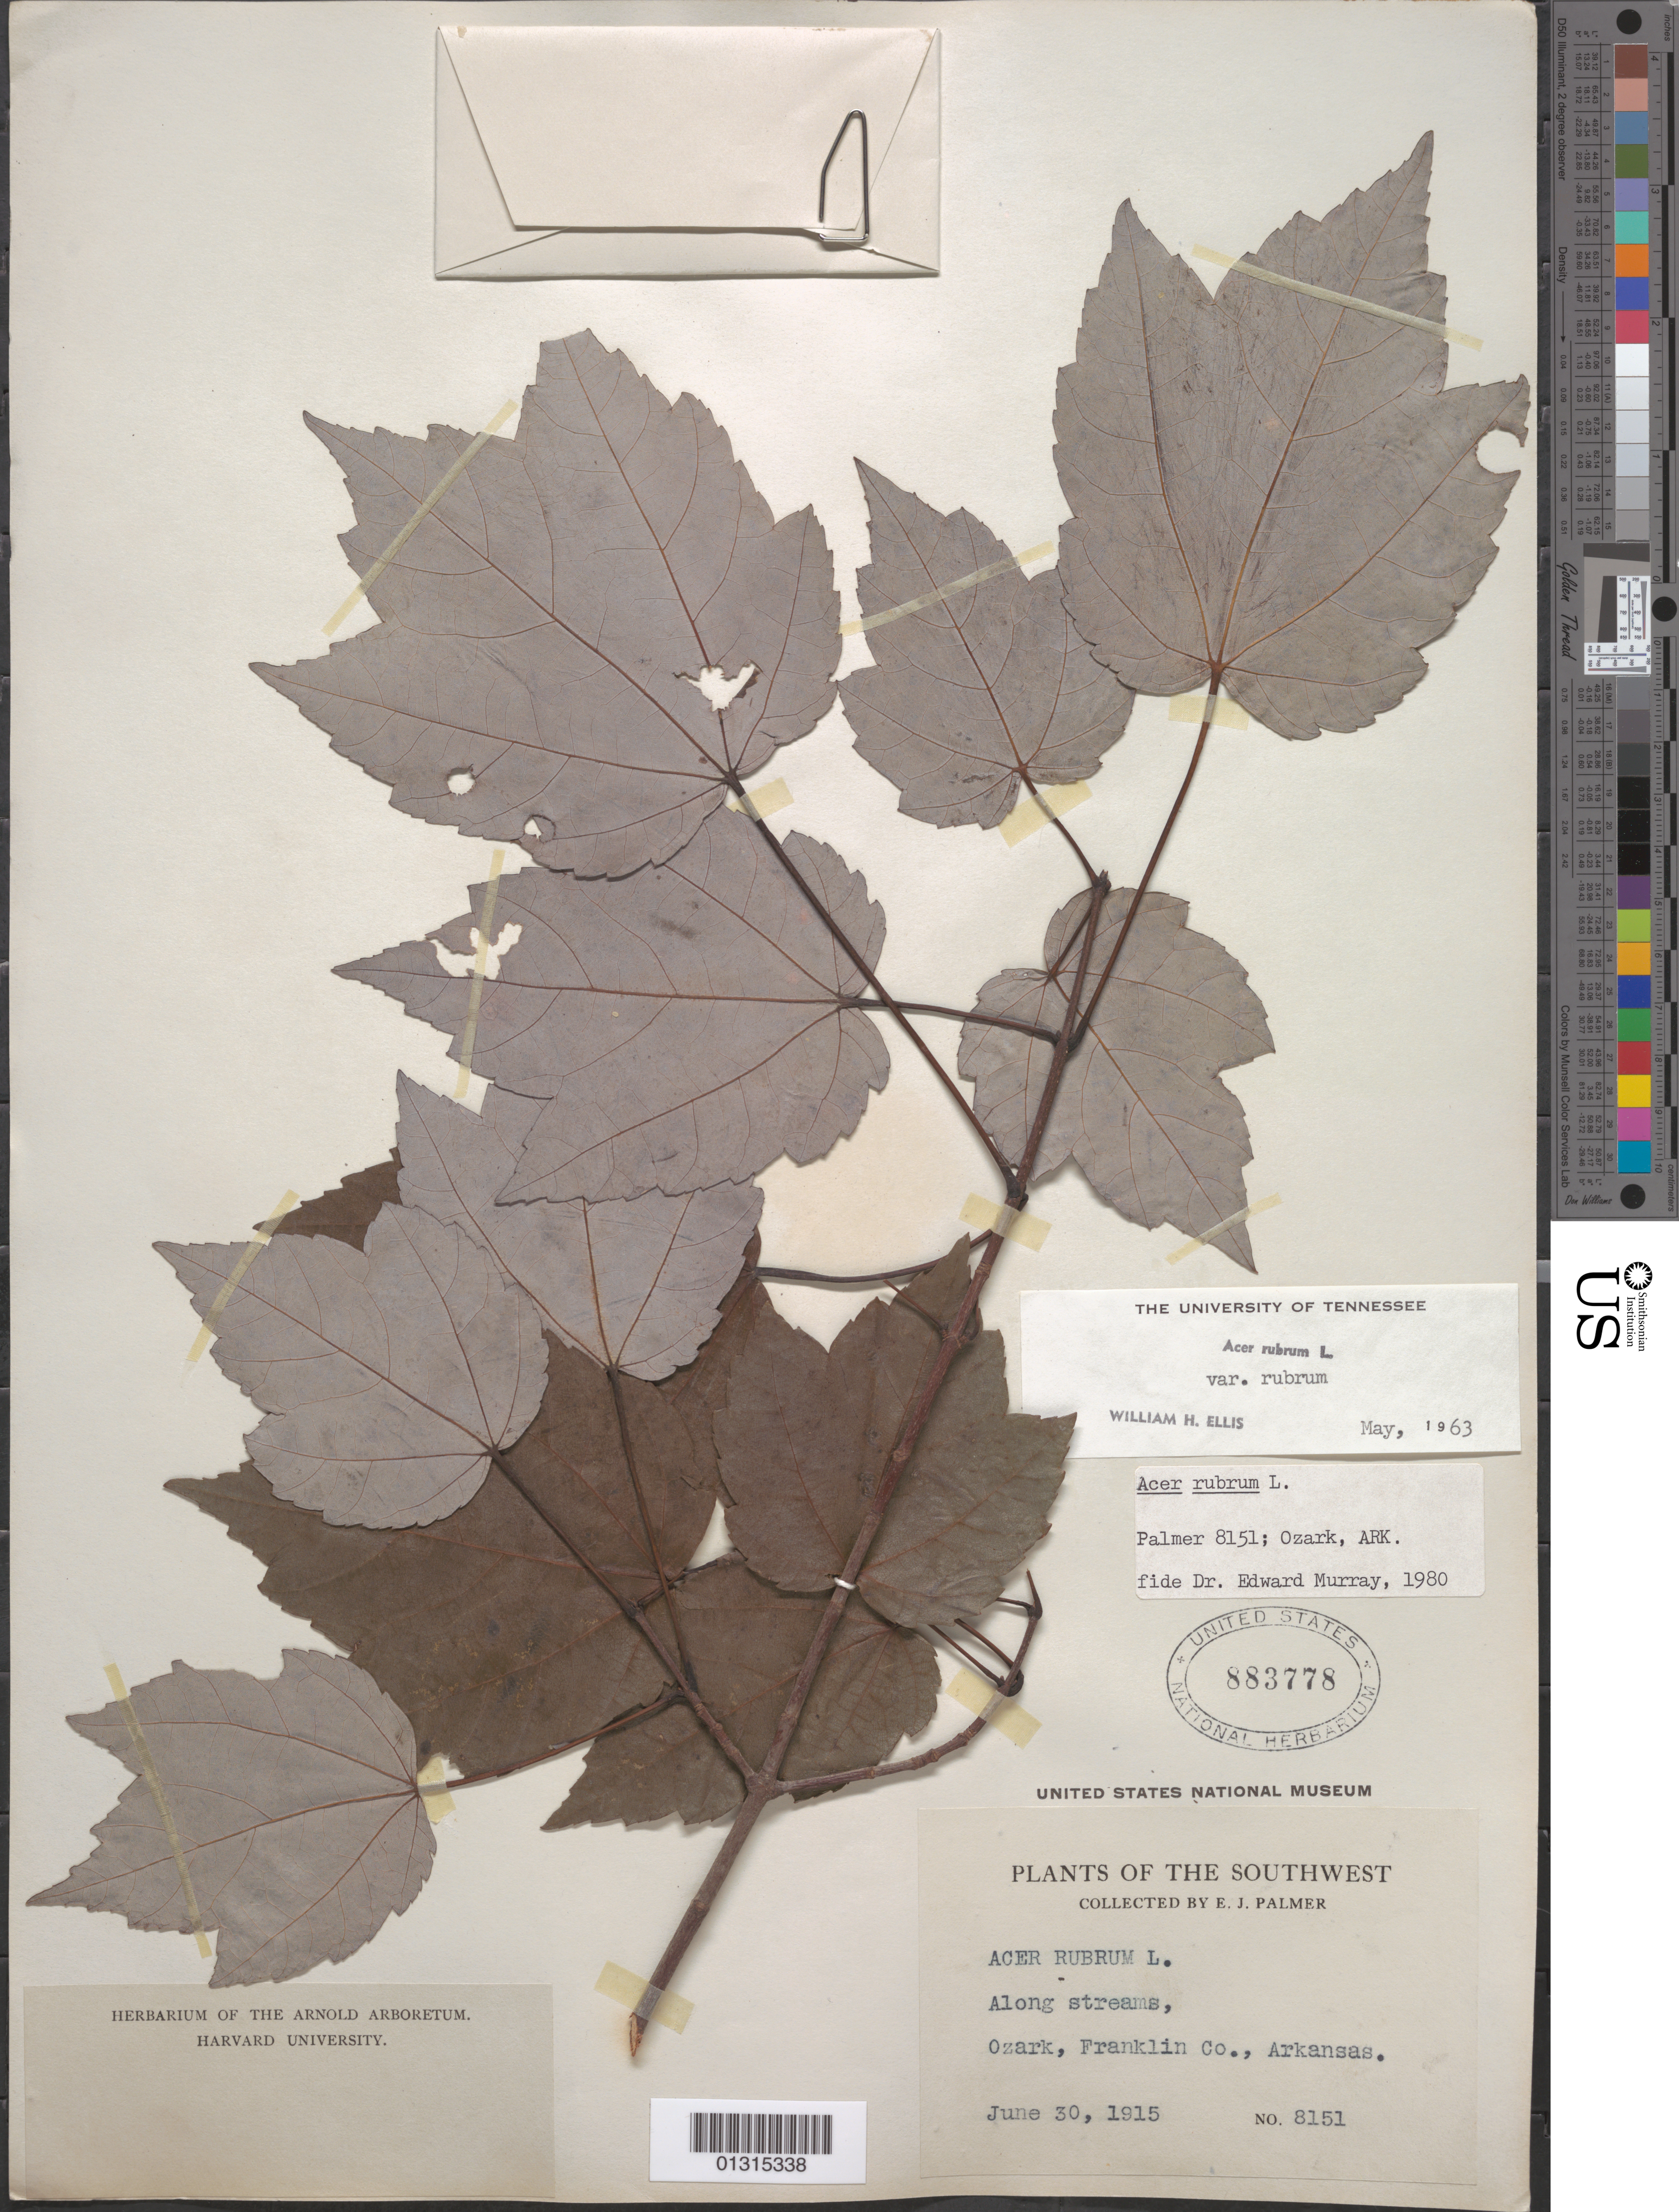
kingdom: Plantae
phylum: Tracheophyta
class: Magnoliopsida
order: Sapindales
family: Sapindaceae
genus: Acer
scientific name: Acer rubrum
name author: L.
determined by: Murray, Edward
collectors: E. J. Palmer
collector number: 8151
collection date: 1915-06-30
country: United States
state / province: Arkansas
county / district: Franklin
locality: Franklin County, Ozark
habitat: Along streams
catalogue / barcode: US 883778